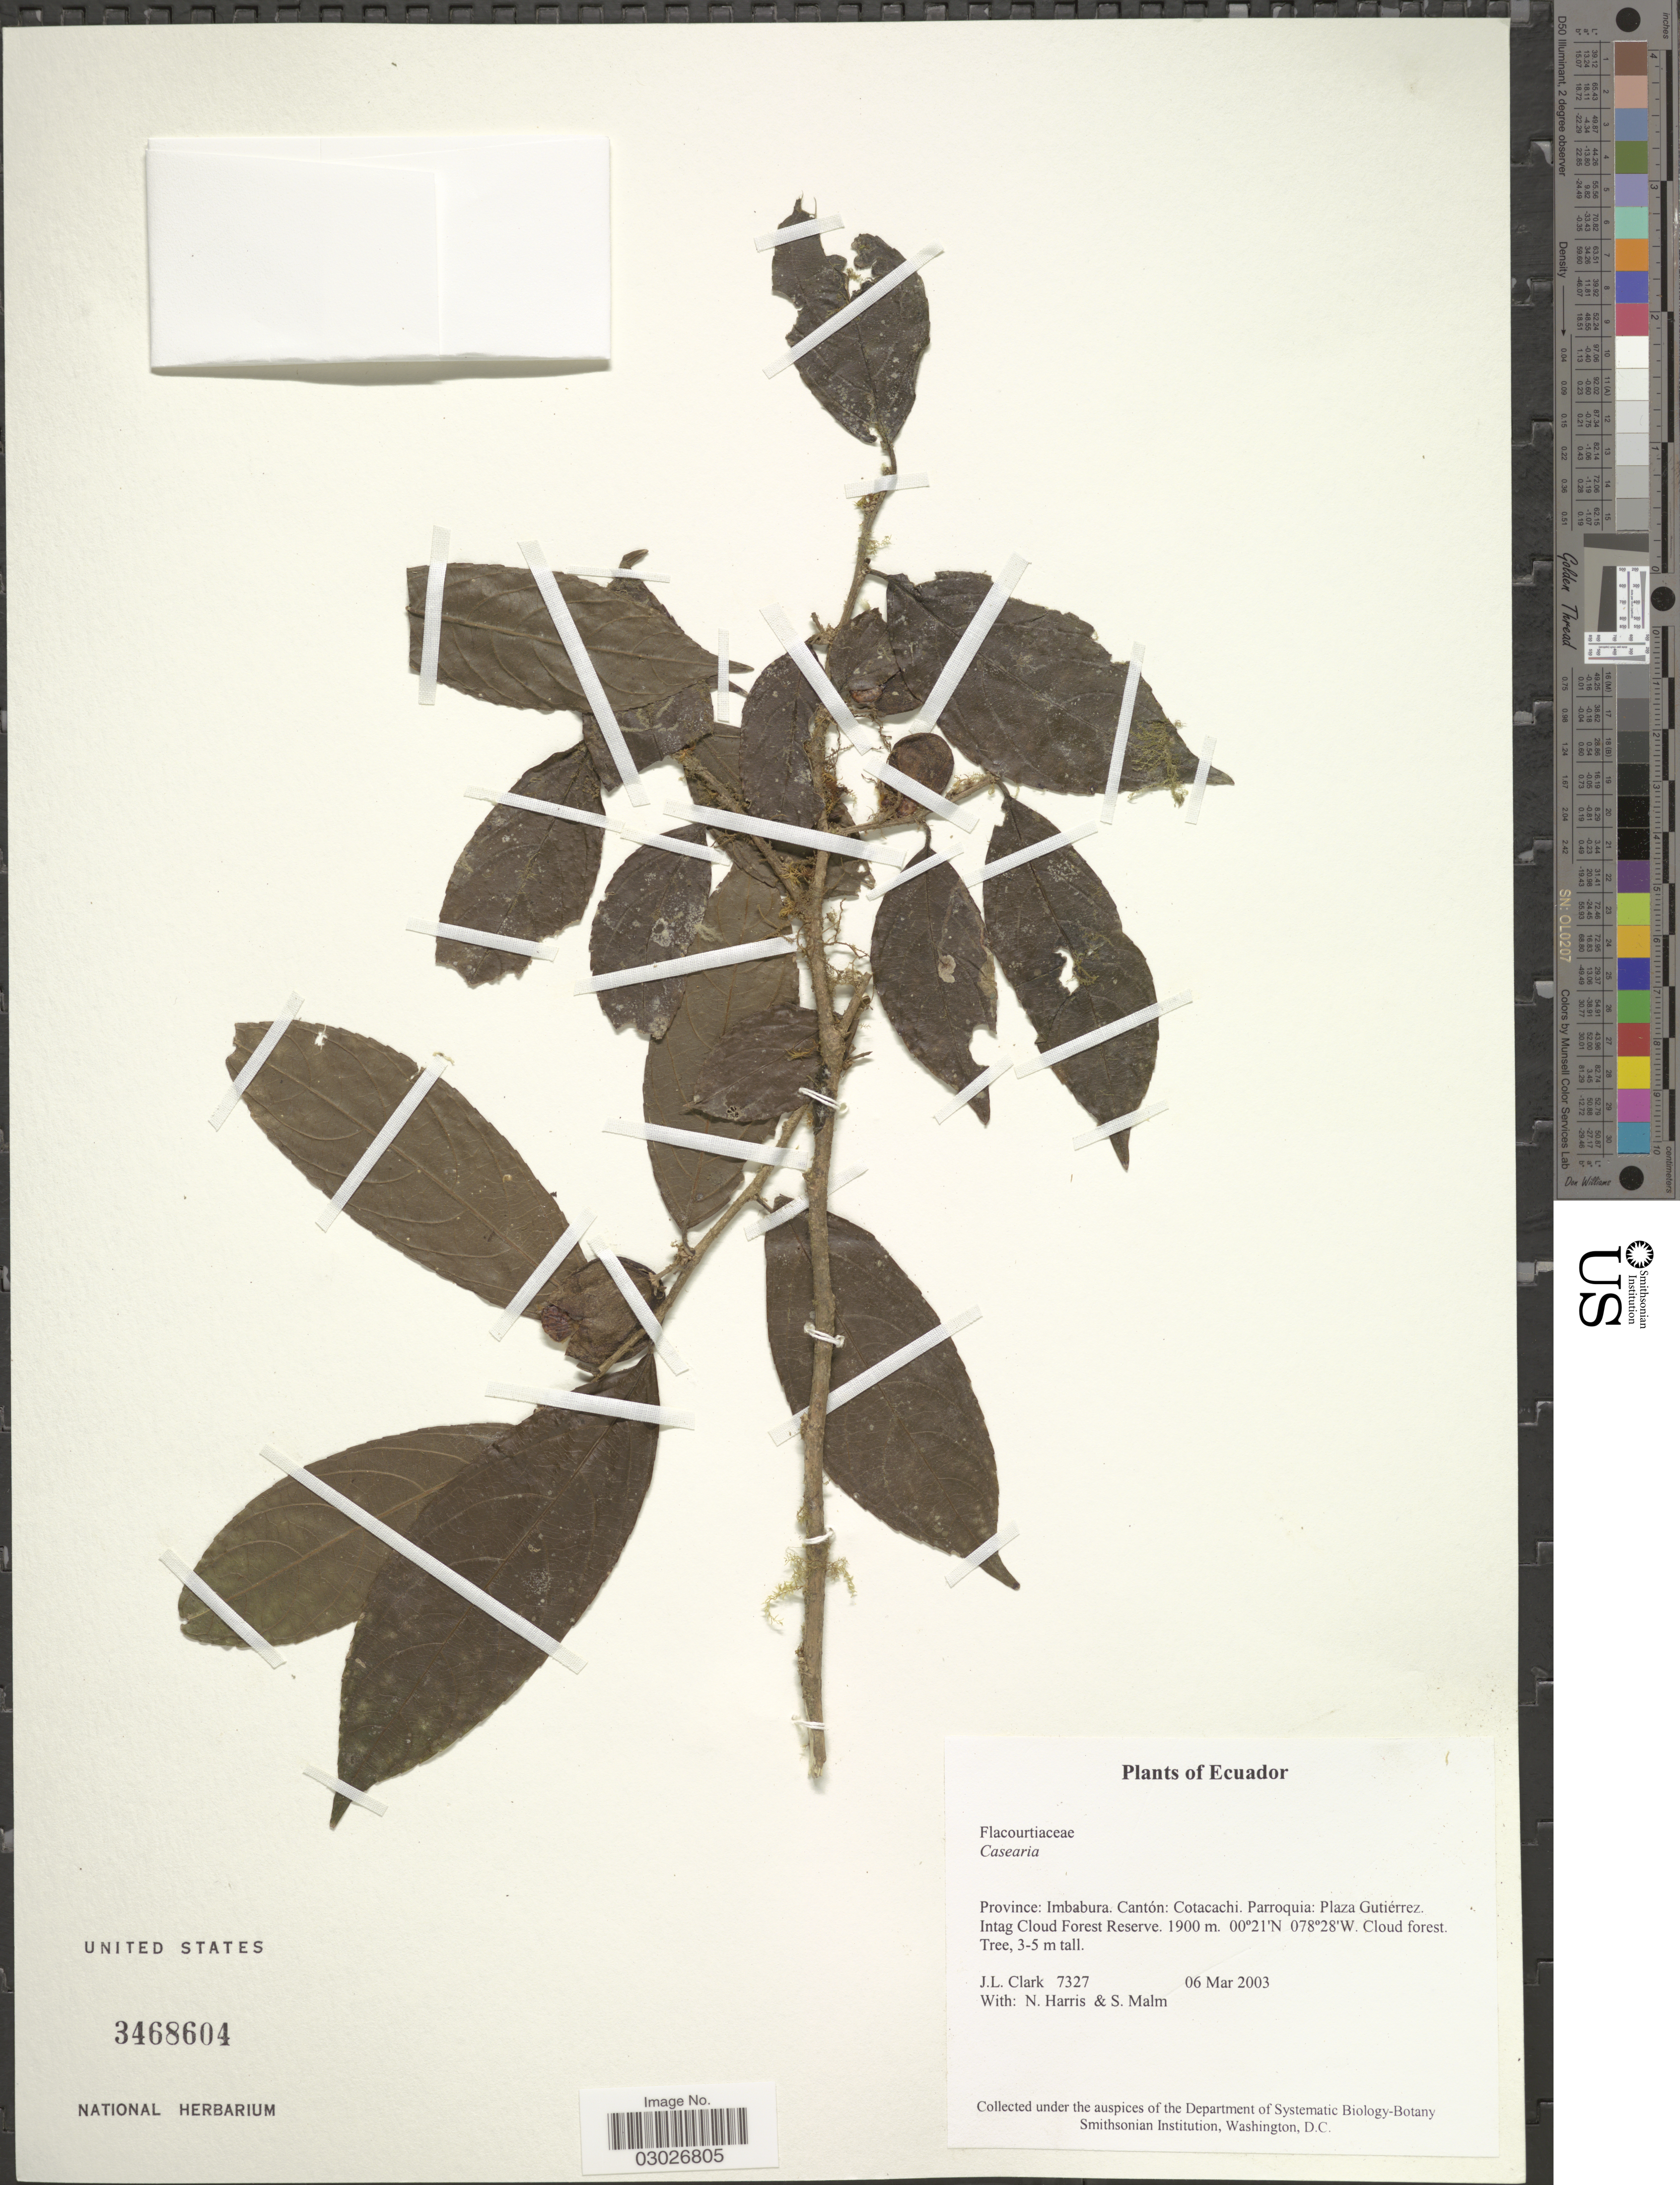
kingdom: Plantae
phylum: Tracheophyta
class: Magnoliopsida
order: Malpighiales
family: Salicaceae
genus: Casearia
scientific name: Casearia sp.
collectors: J. L. Clark, N. Harris & S. Malm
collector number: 7327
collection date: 2003-03-06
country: Ecuador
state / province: Imbabura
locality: Cantón: Cotacachi. Parroquia: Plaza Gutiérrez. Intag Cloud Forest Reserve.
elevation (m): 1900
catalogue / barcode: US 3468604